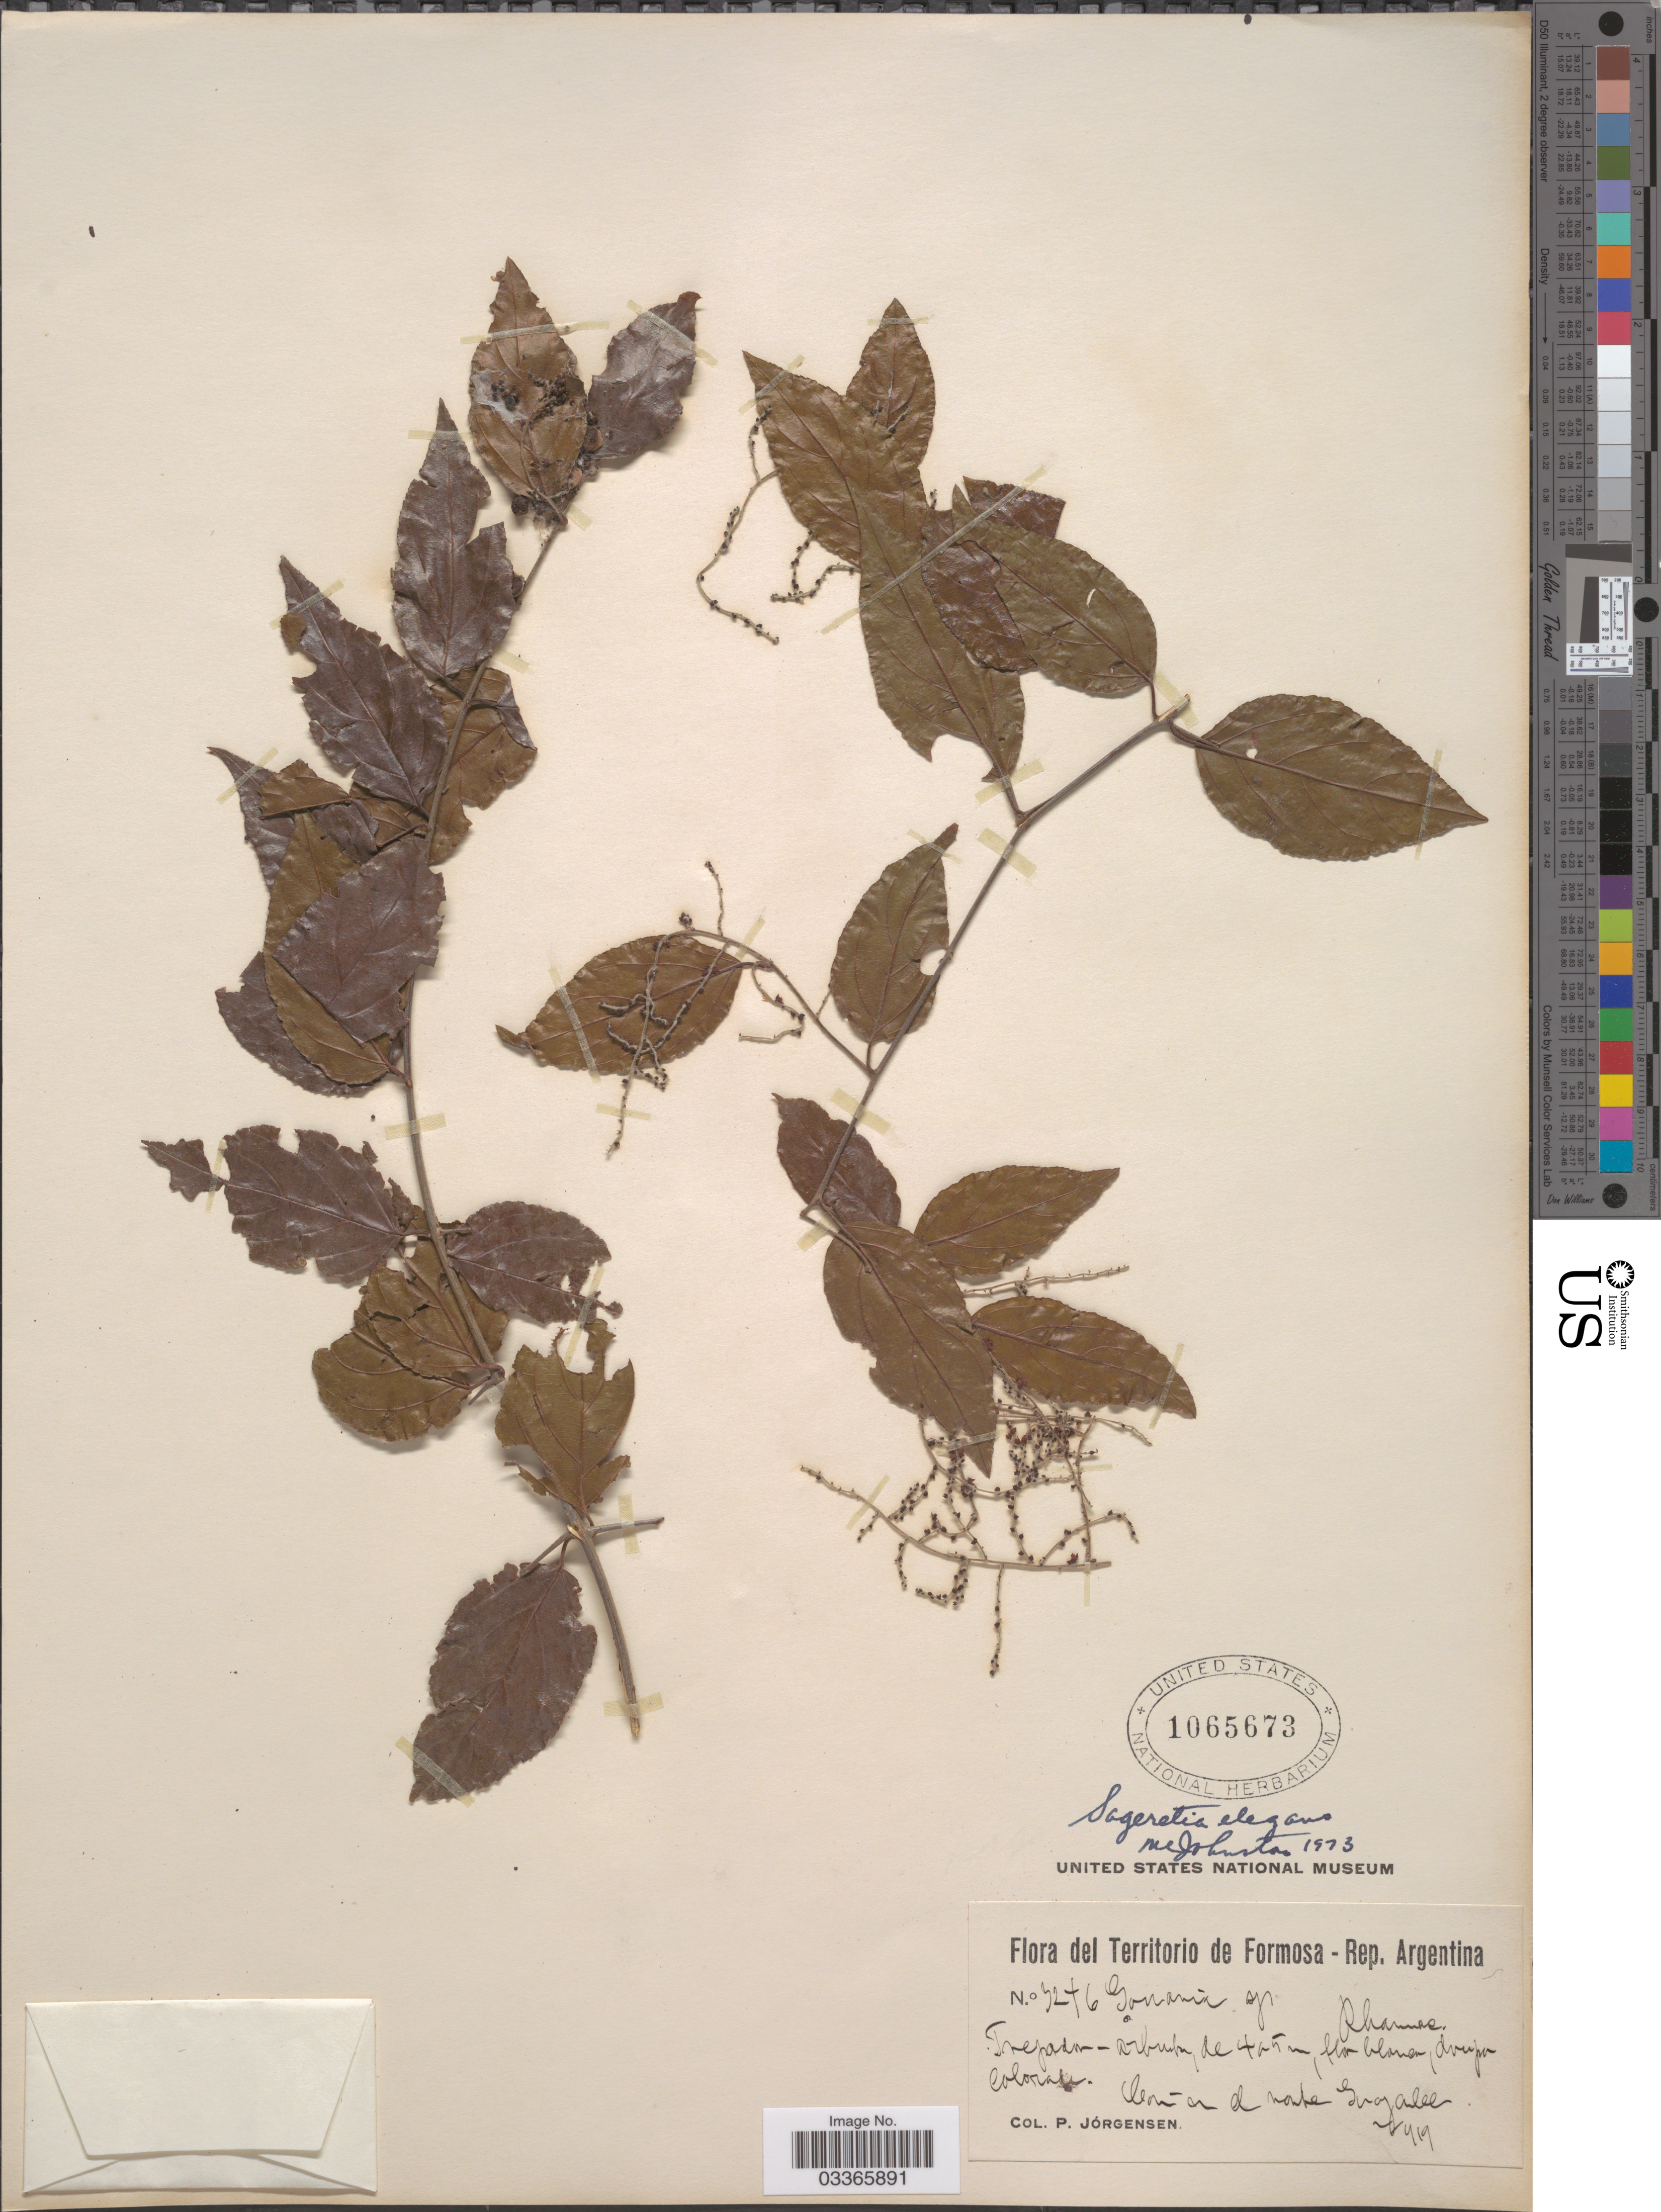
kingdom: Plantae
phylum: Tracheophyta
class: Magnoliopsida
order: Rosales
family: Rhamnaceae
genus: Sageretia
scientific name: Sageretia elegans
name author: (Kunth) Brongn.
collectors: P. Jörgensen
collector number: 3246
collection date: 1919-02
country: Argentina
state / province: Formosa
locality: Comun en el norte Guaycolec.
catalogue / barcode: US 1065673